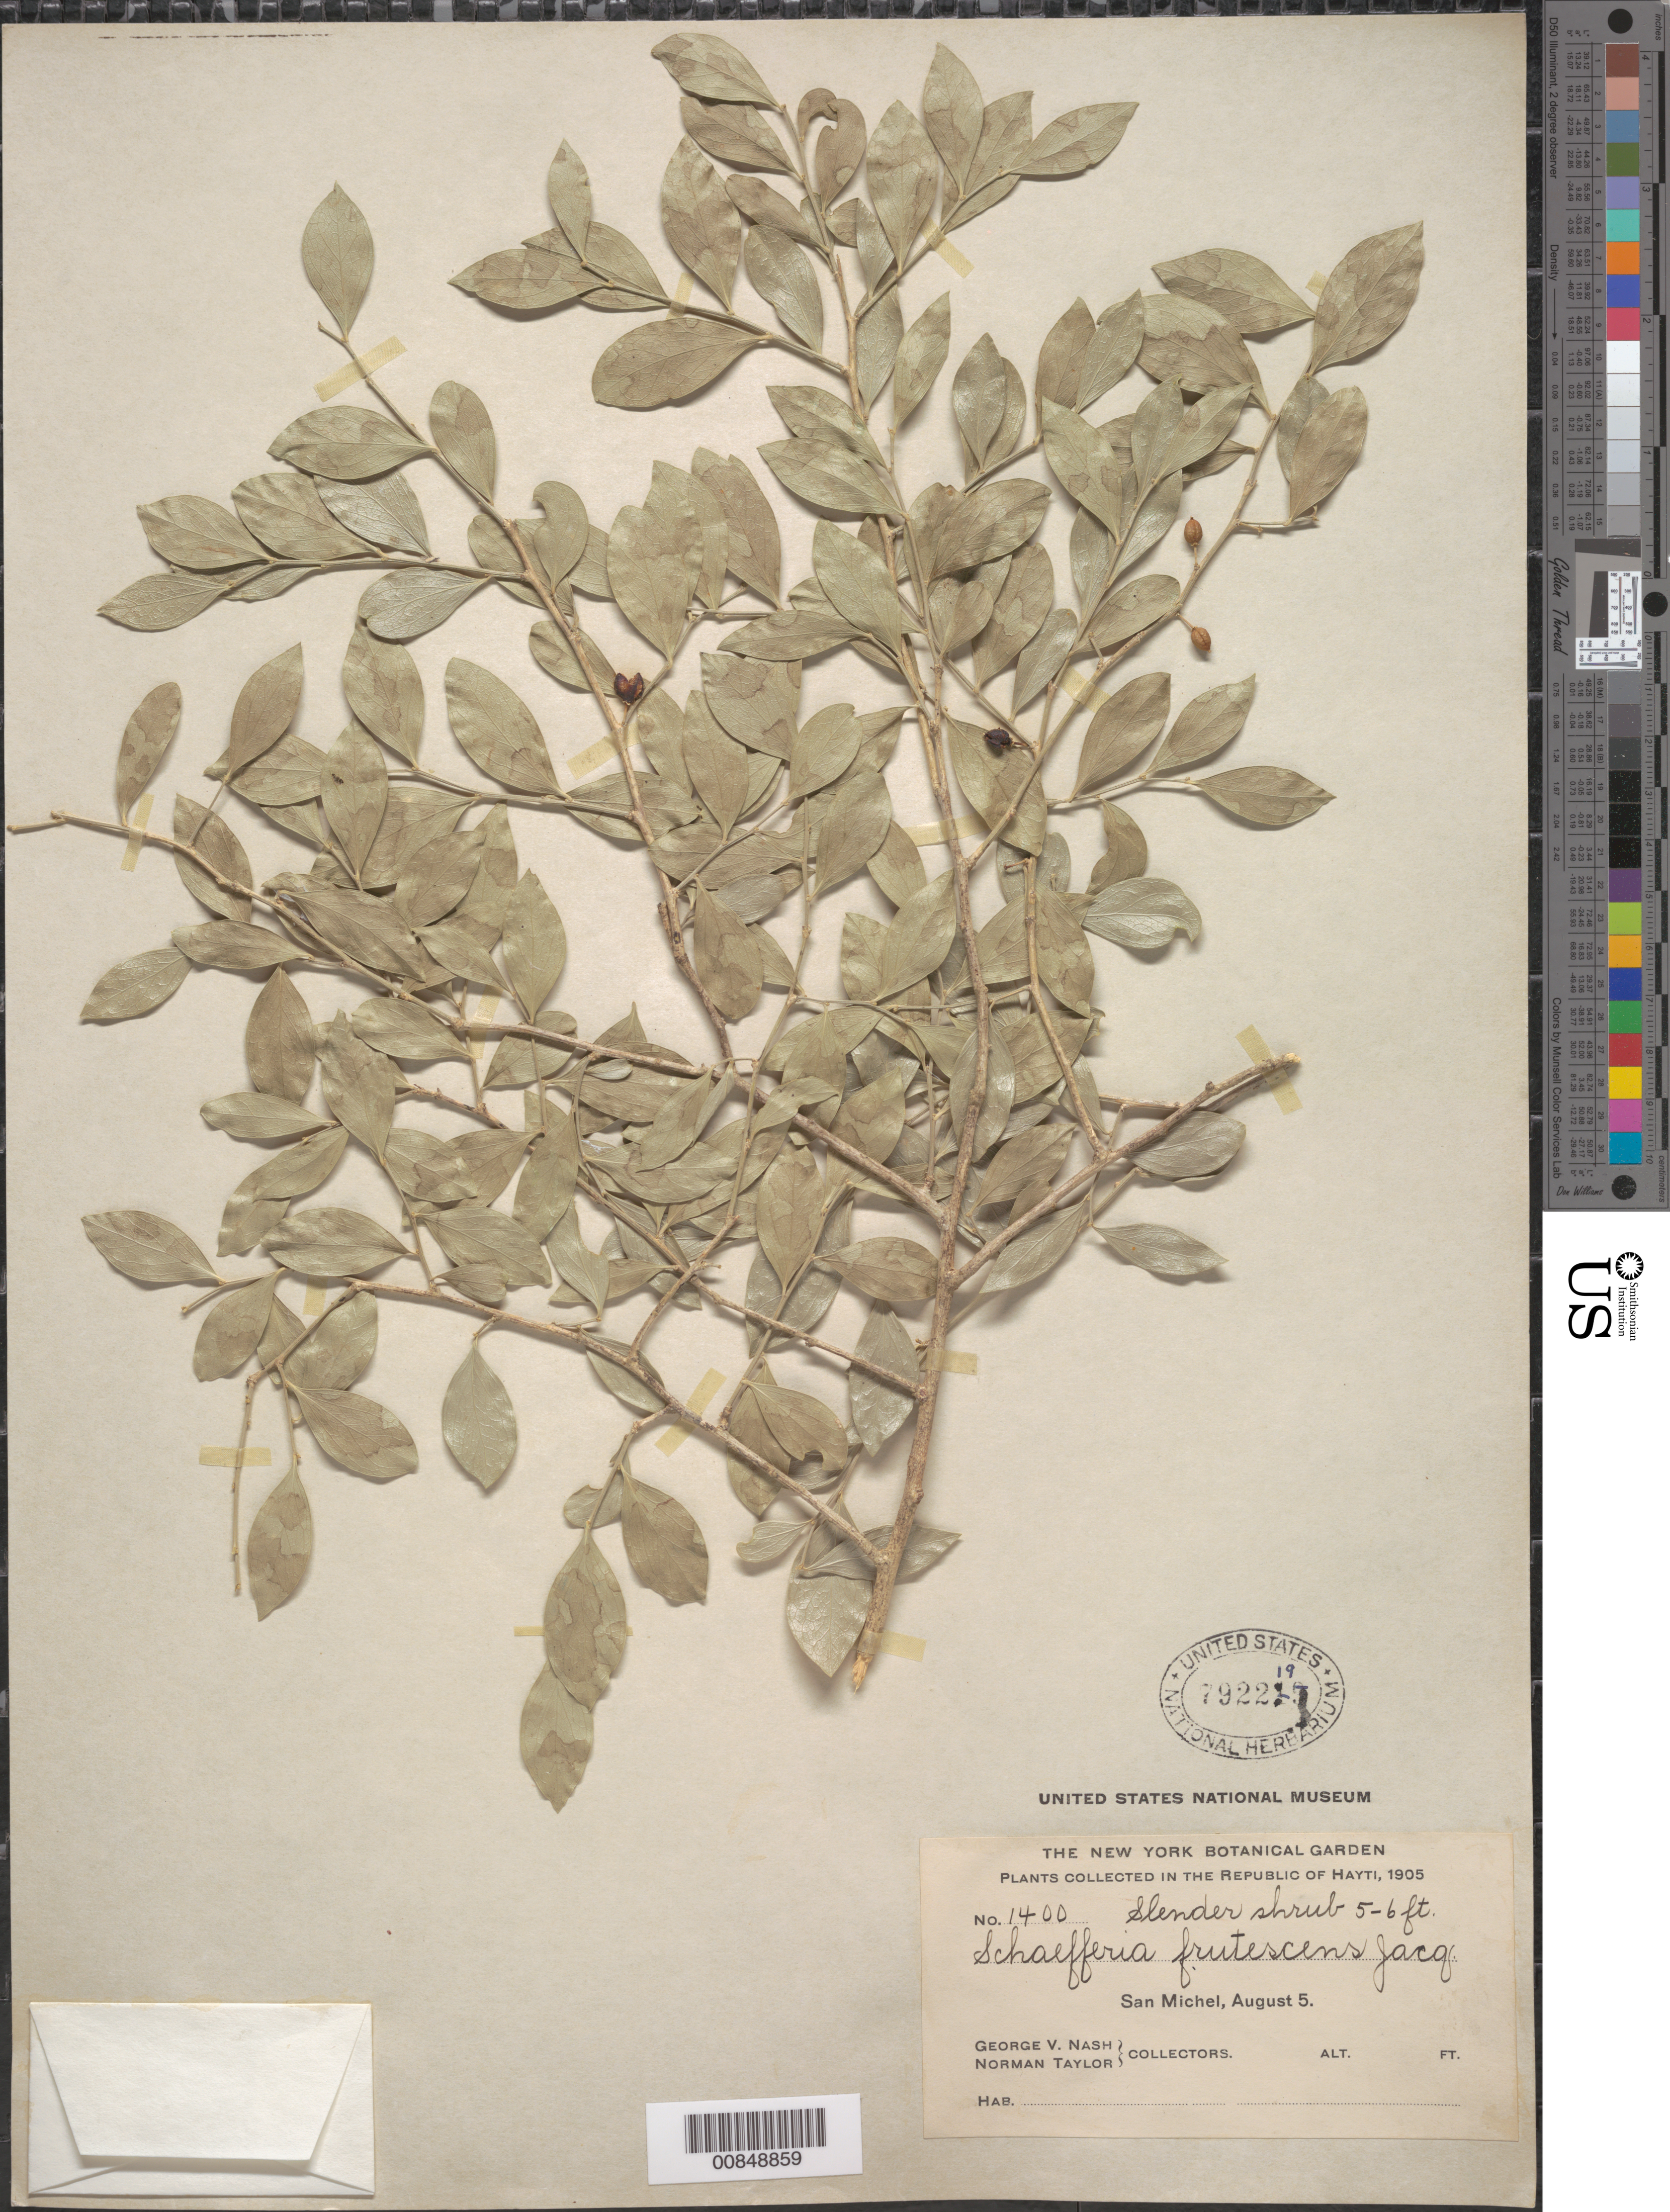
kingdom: Plantae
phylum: Tracheophyta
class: Magnoliopsida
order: Celastrales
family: Celastraceae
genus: Schaefferia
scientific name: Schaefferia frutescens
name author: Jacq.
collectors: G. V. Nash & N. Taylor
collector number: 1400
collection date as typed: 05 Aug 1905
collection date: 1905-08-05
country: Haiti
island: Hispaniola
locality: San Michel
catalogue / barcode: US 792219